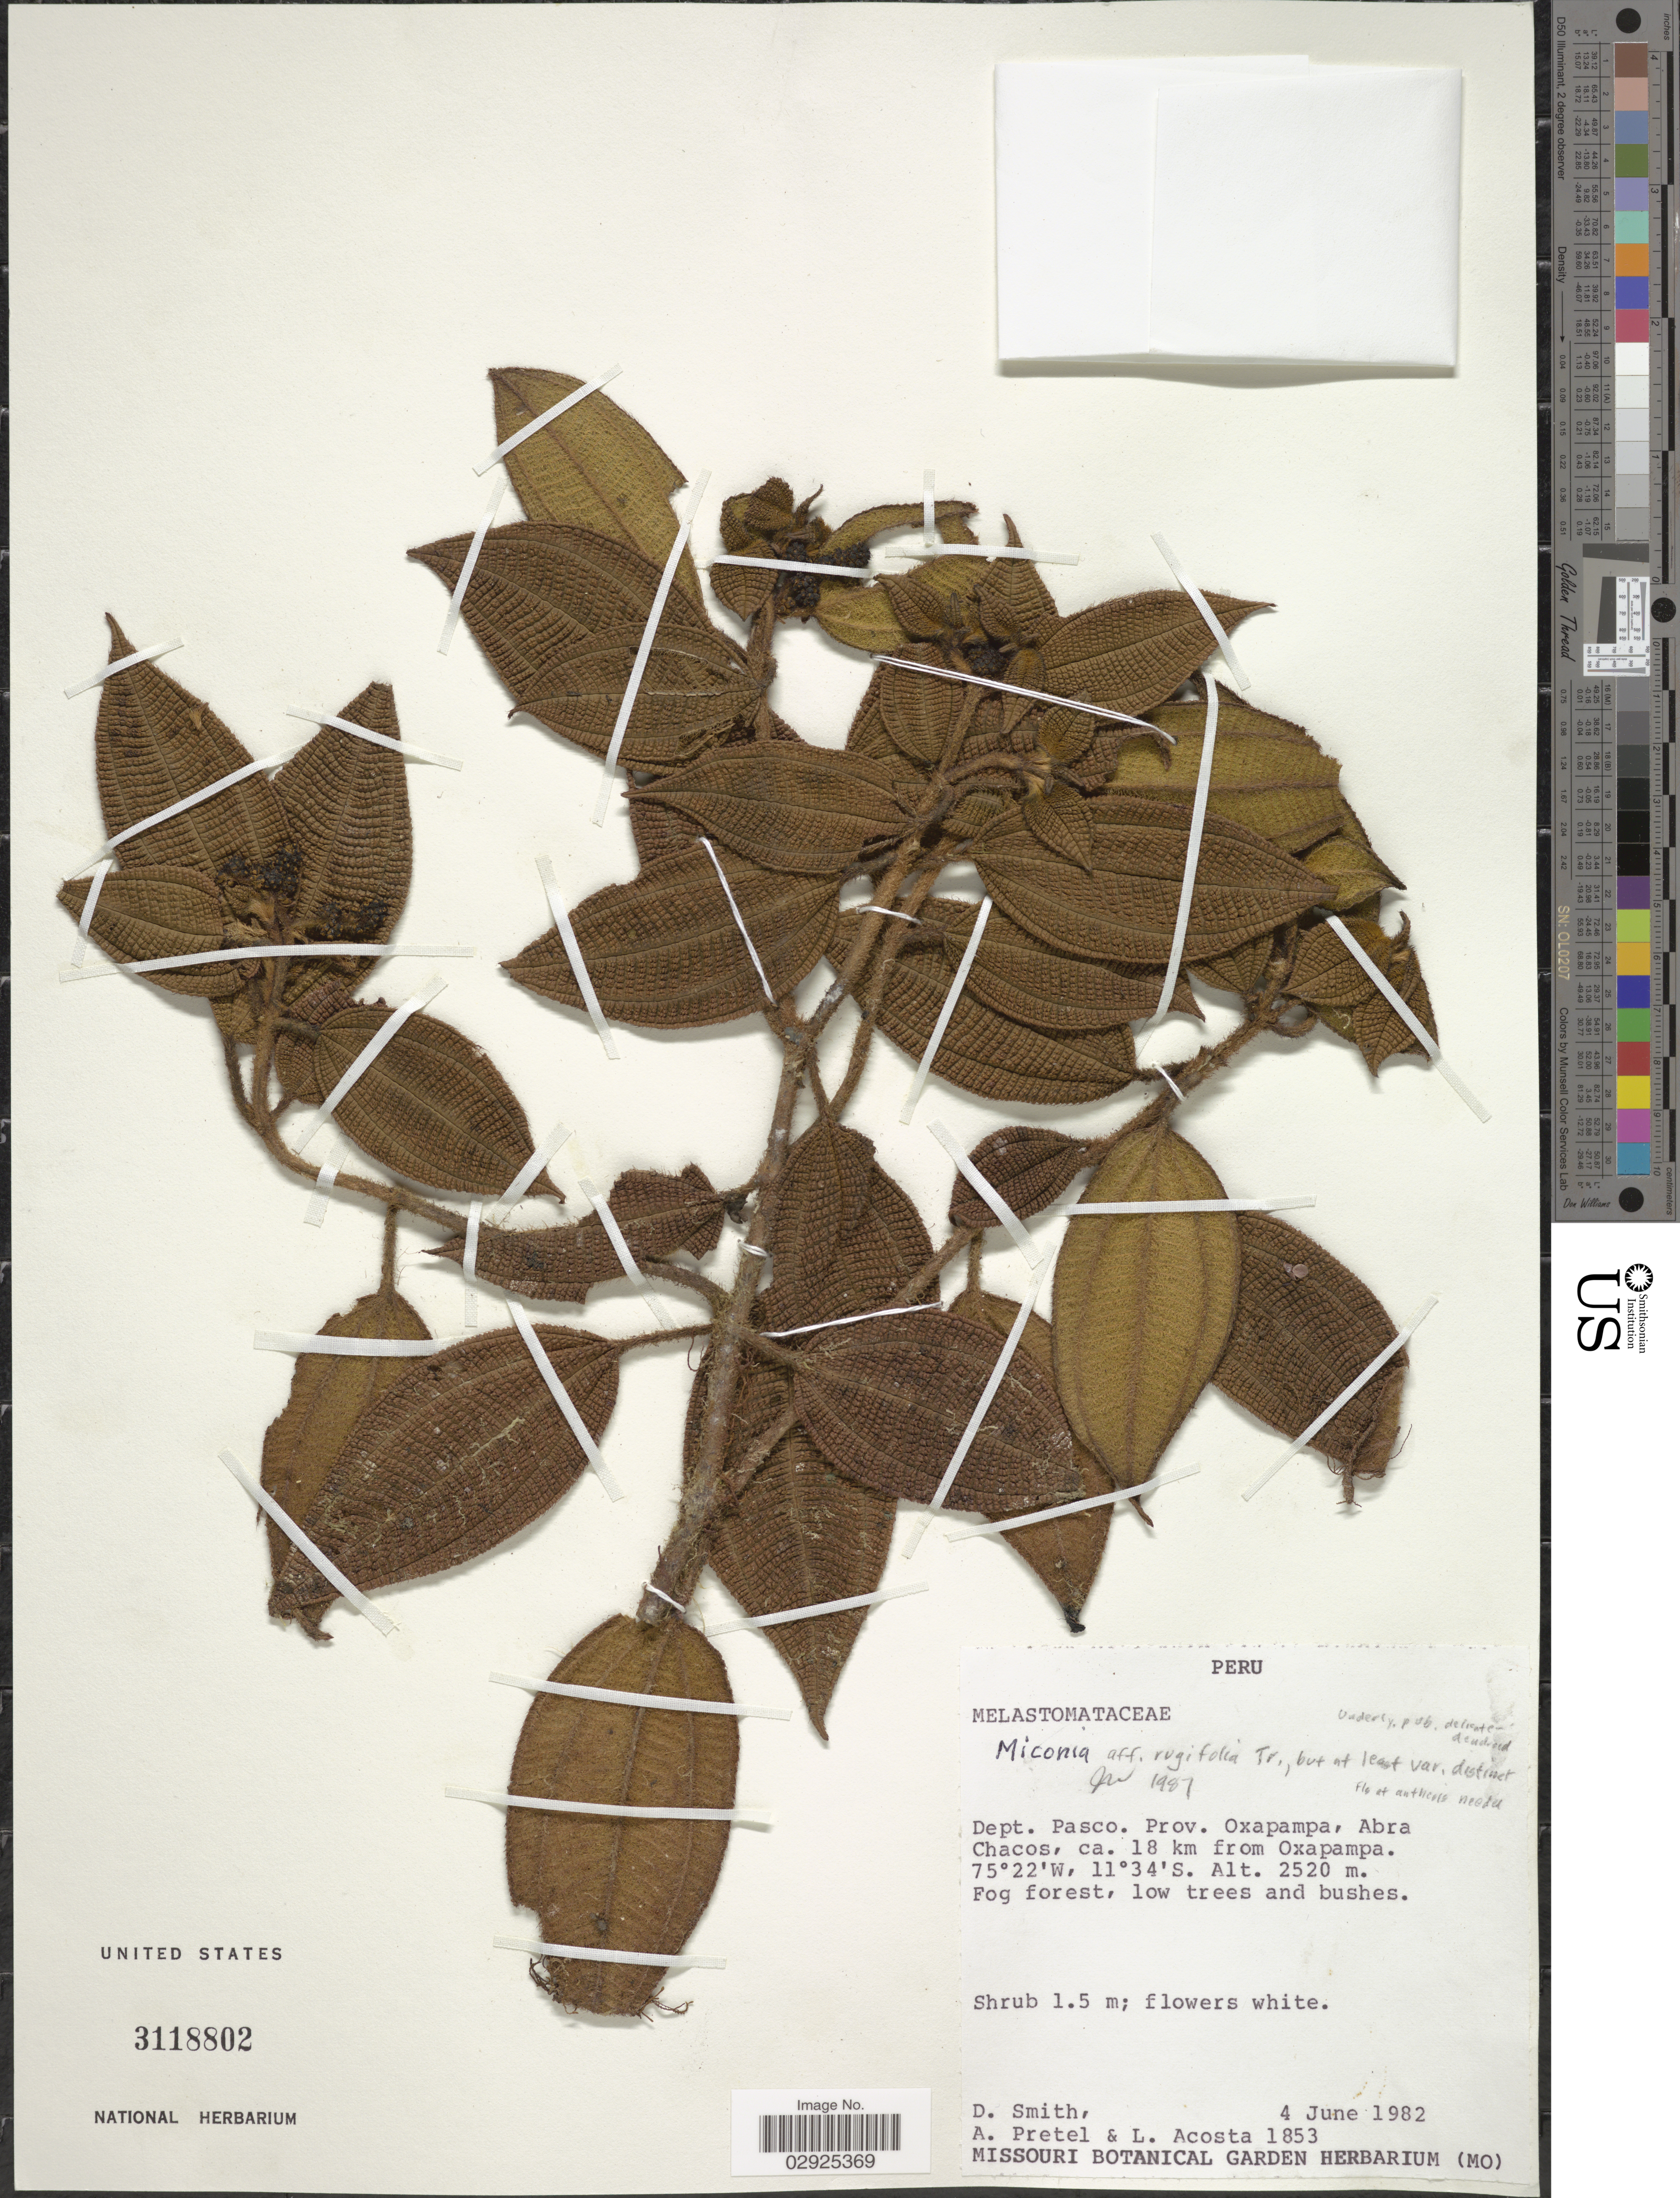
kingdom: Plantae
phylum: Tracheophyta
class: Magnoliopsida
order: Myrtales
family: Melastomataceae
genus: Miconia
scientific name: Miconia sp.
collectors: D. Smith, A. Pretel & L. Acosta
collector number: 1853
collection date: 1982-06-04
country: Peru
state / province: Pasco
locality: Dept. Pasco, Prov. Oxapampa, Abra Chacos, ca. 18 km from Oxapampa.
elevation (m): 2520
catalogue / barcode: US 3118802